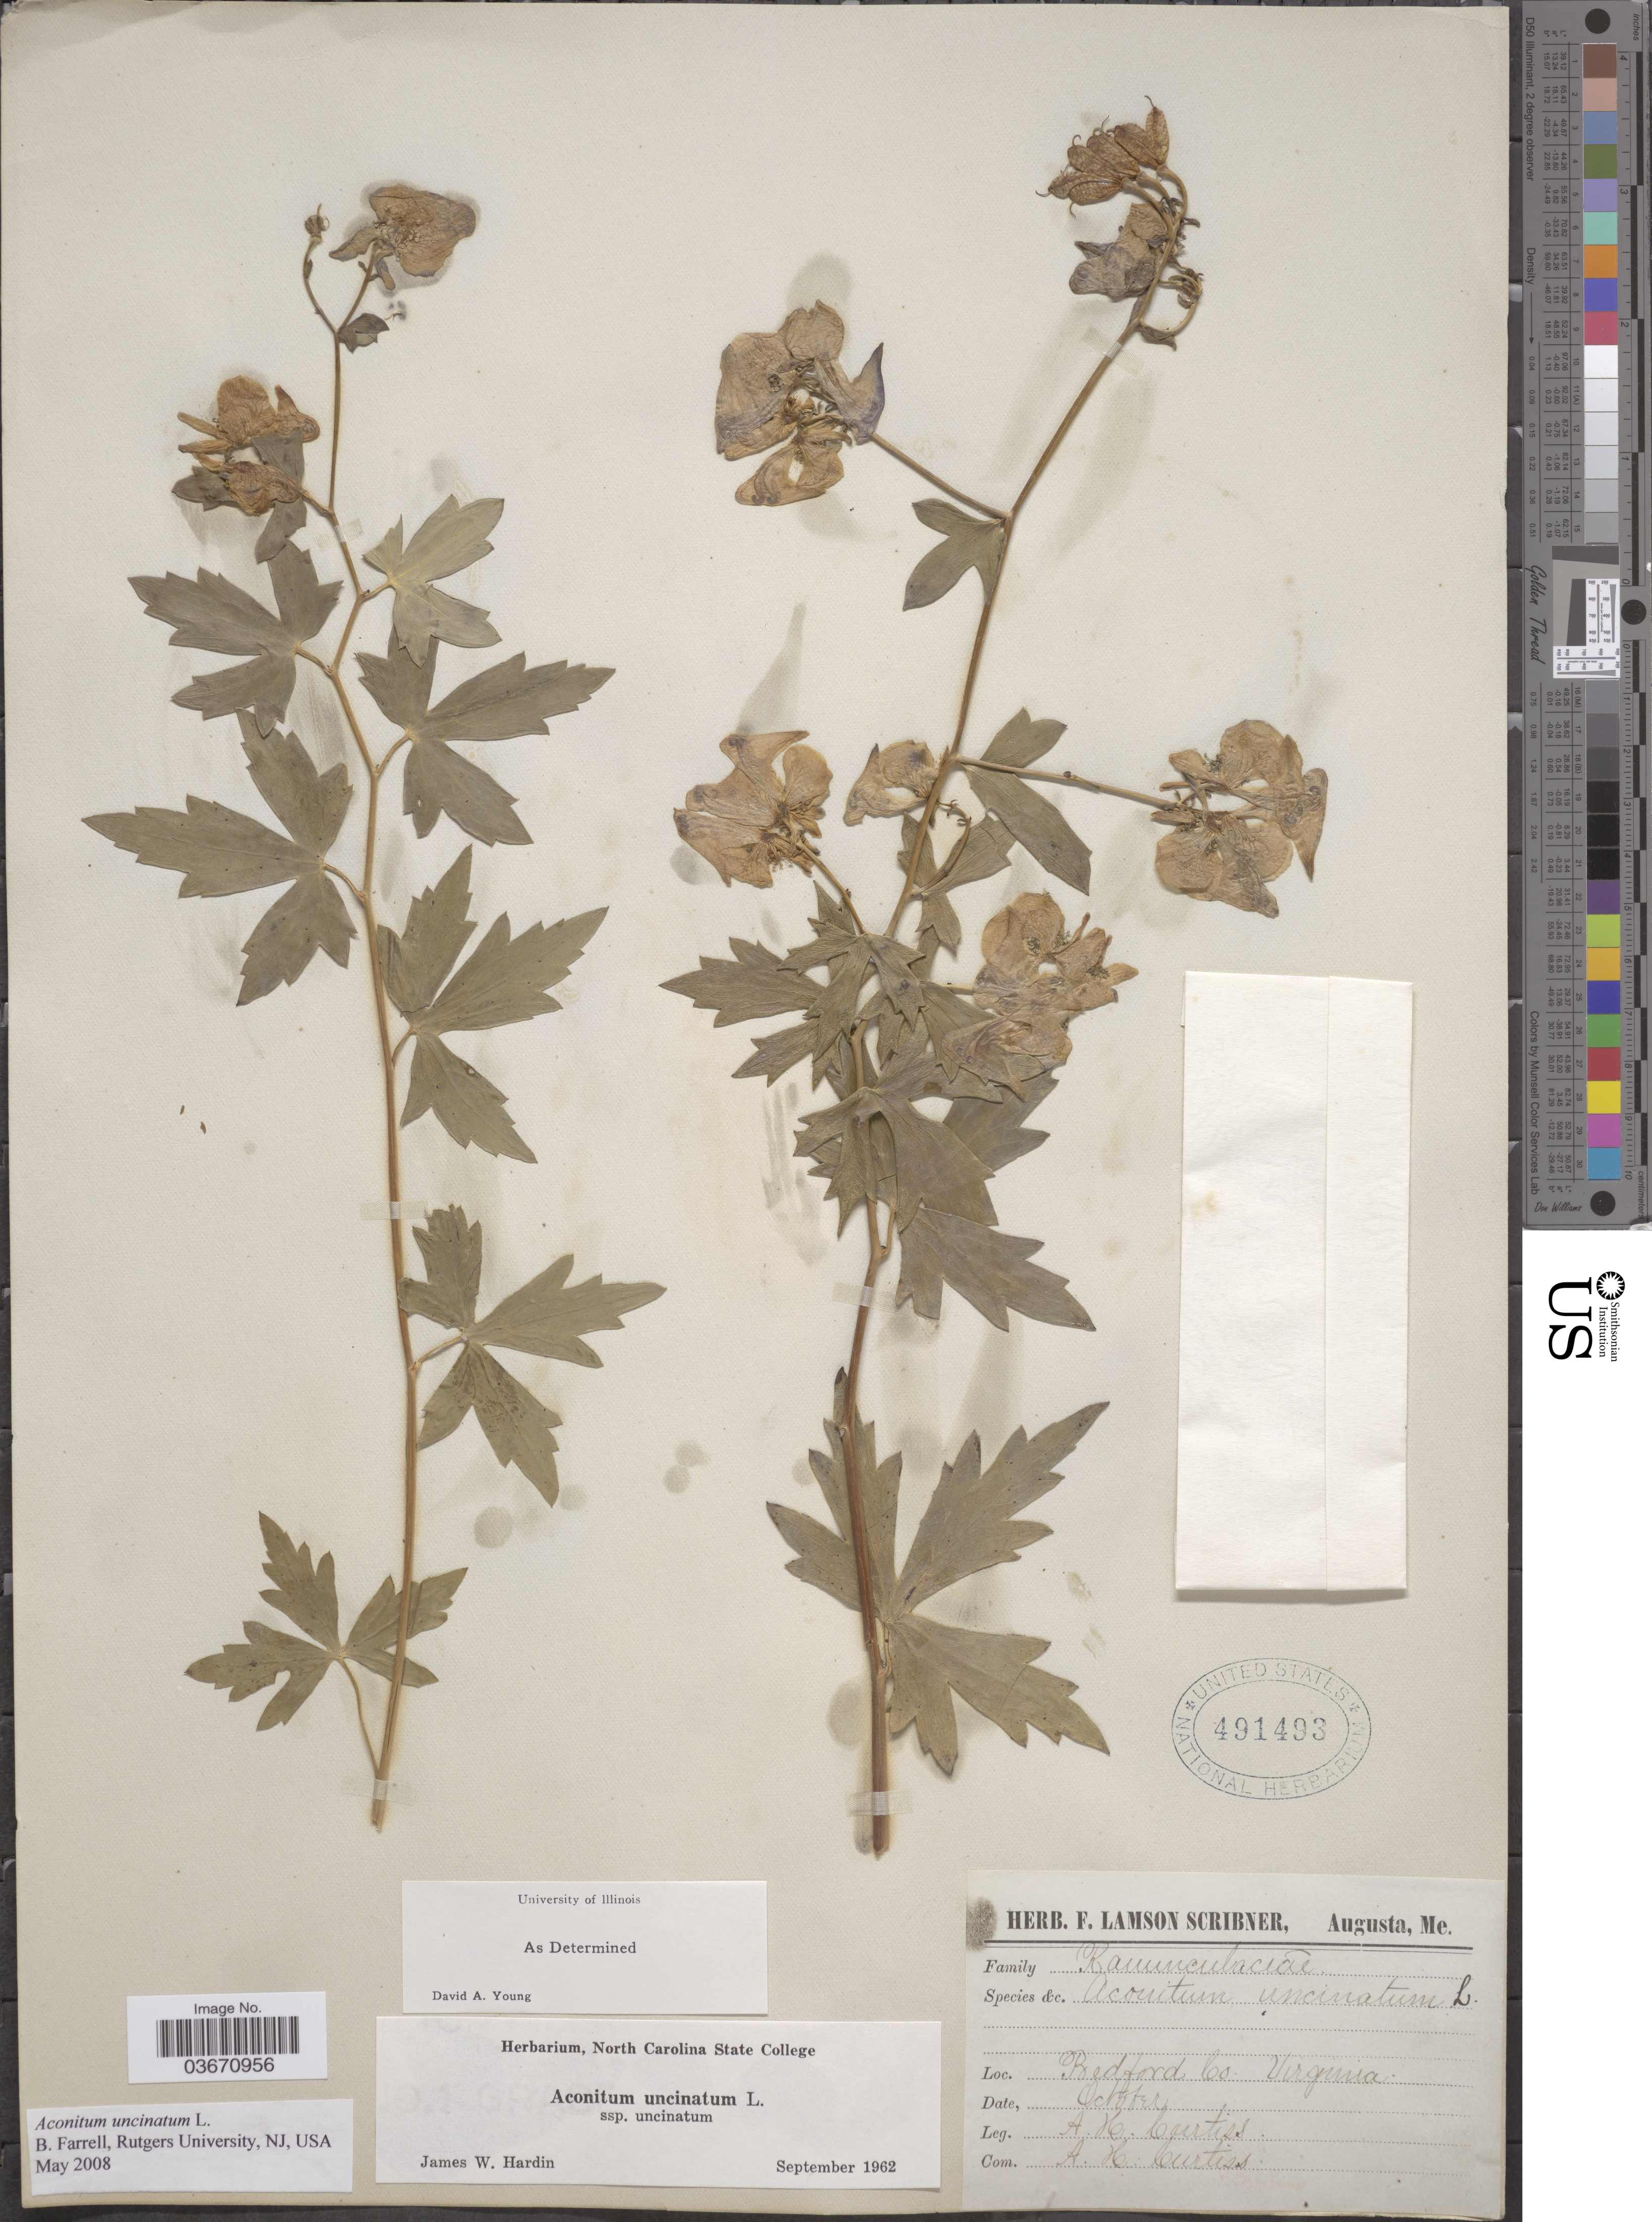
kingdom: Plantae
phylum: Tracheophyta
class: Magnoliopsida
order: Ranunculales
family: Ranunculaceae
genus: Aconitum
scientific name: Aconitum uncinatum var. uncinatum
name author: L.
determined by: Hardin, James W., Curator (NCSC), North Carolina State University (UNITED STATES)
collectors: A. H. Curtiss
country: United States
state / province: Virginia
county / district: Bedford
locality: Bedford Co.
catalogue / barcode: US 491493